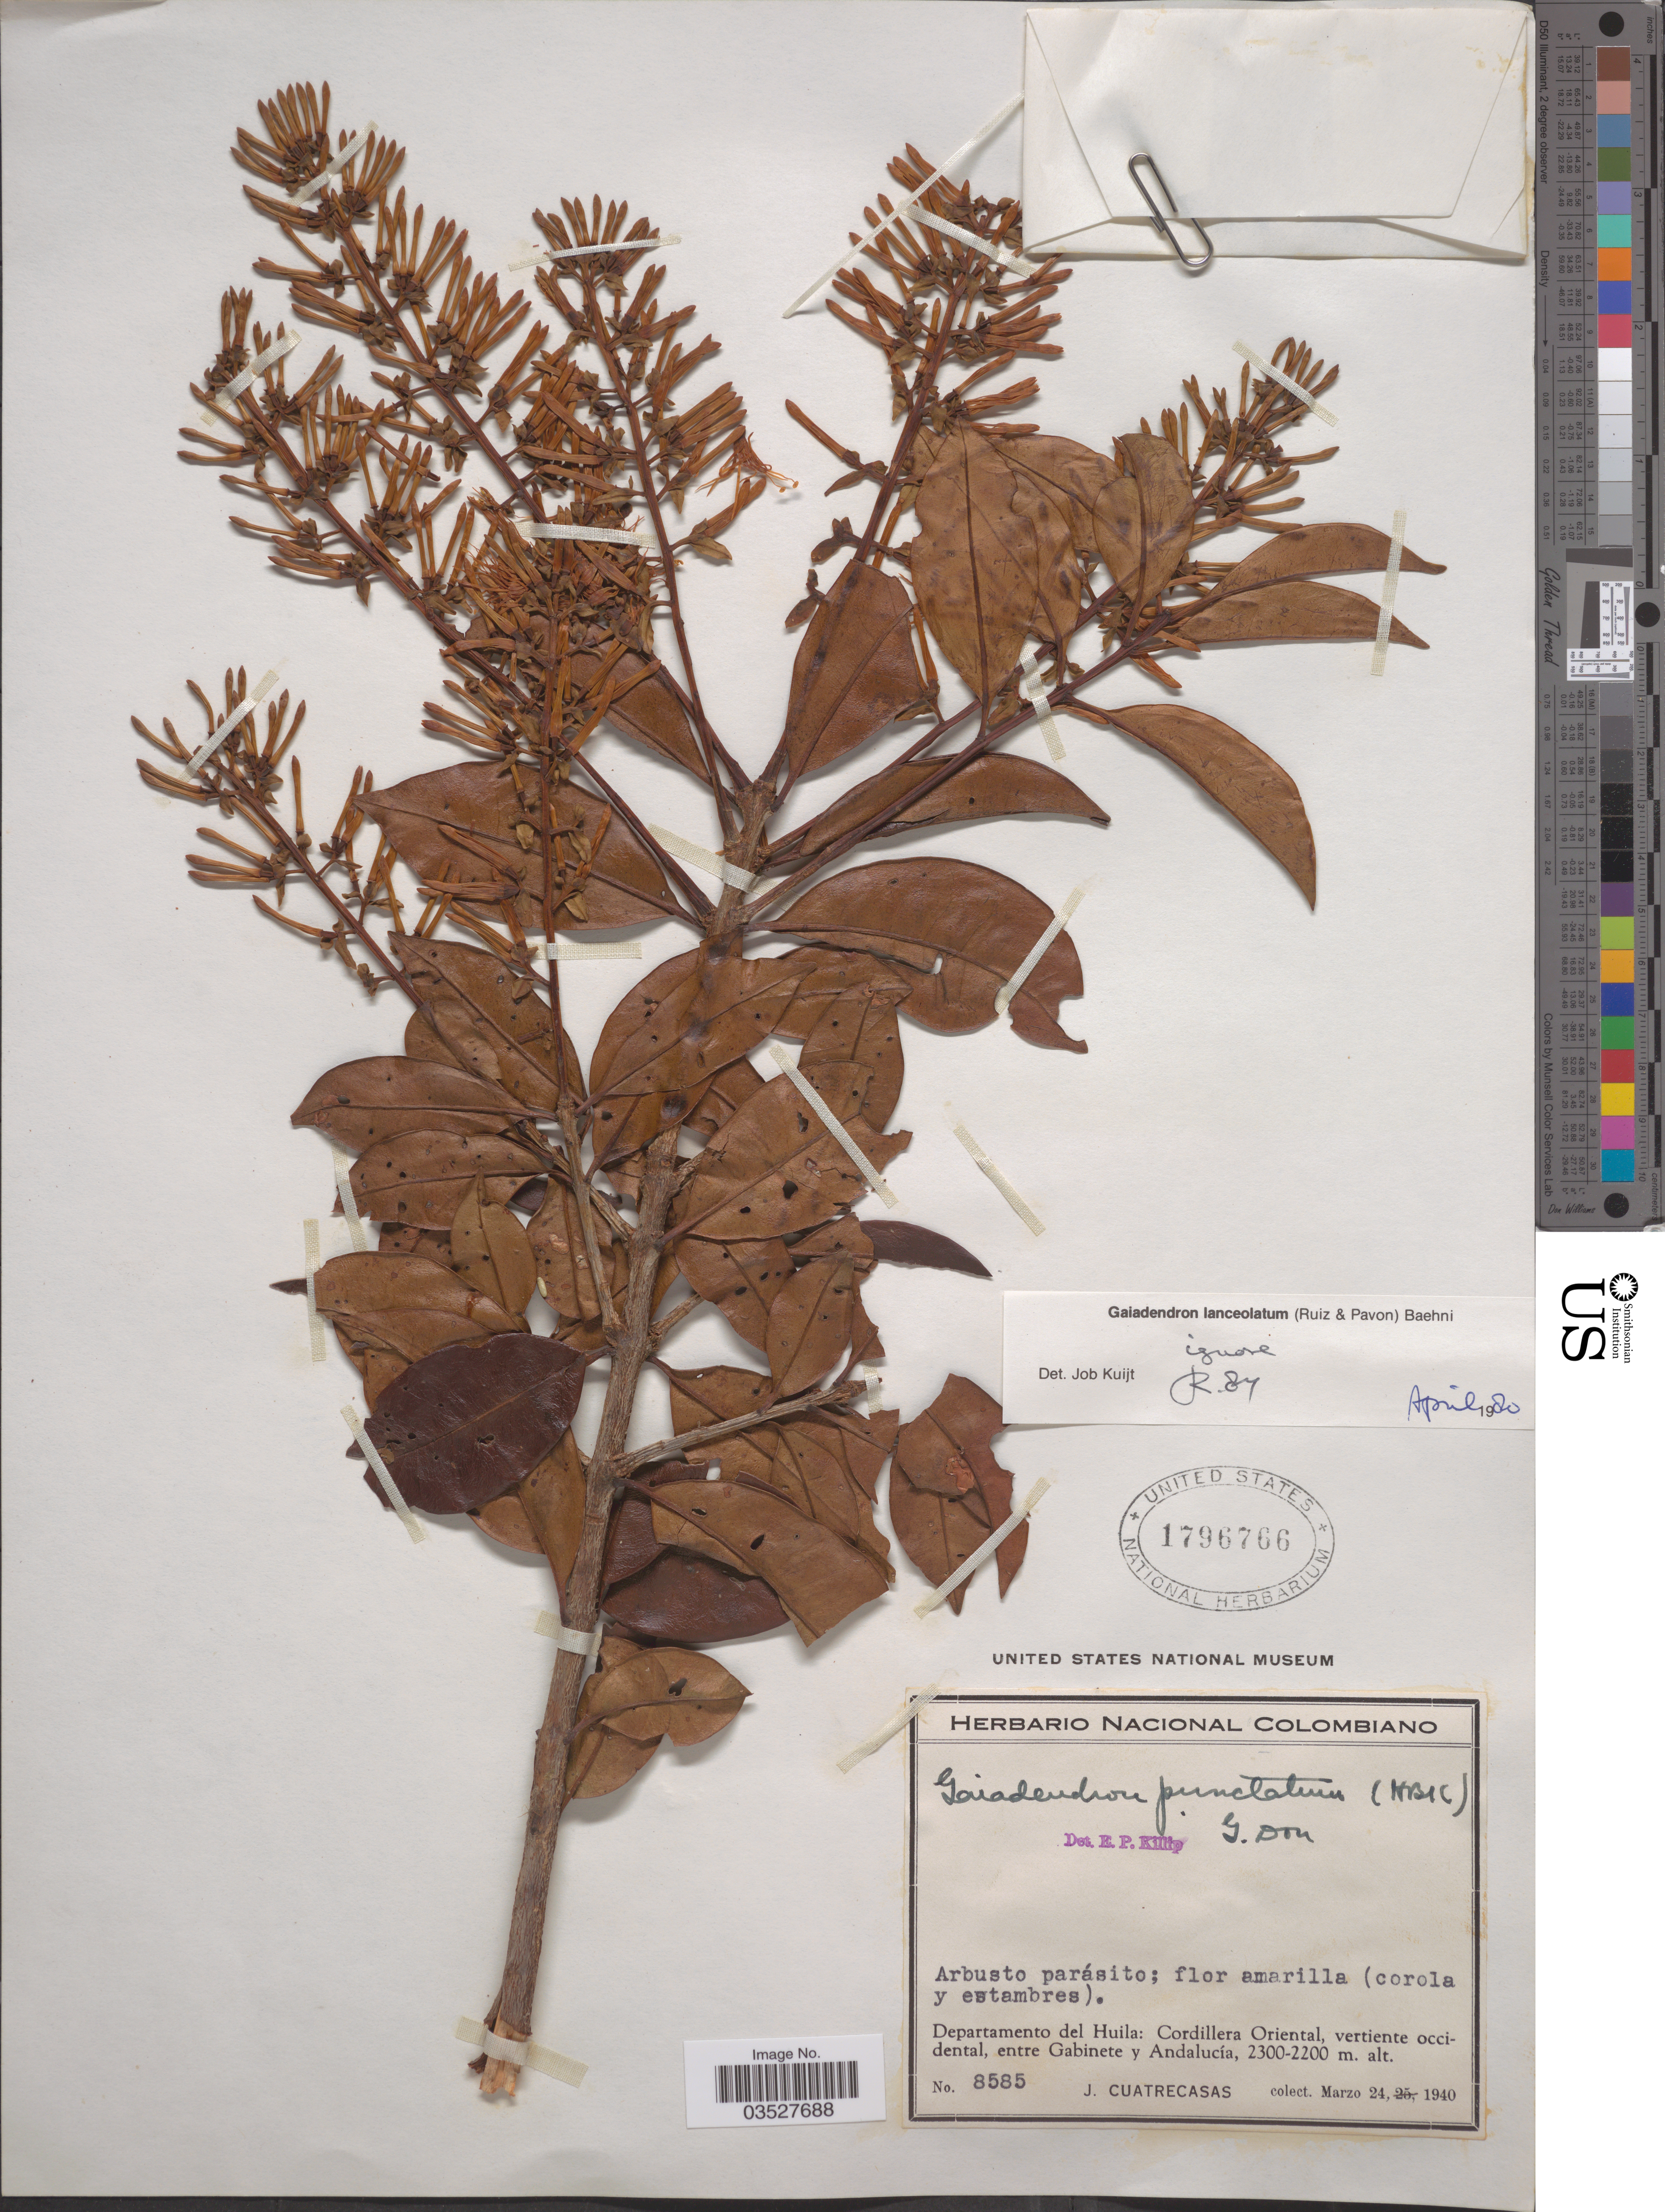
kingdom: Plantae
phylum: Tracheophyta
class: Magnoliopsida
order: Santalales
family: Loranthaceae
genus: Gaiadendron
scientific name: Gaiadendron punctatum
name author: (Ruiz & Pav.) G. Don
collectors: J. Cuatrecasas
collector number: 8585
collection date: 1940-03-24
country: Colombia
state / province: Huila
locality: Departamento del Huila: Cordillera Oriental, vertiente occidental, entre Gabinete y Andalucía.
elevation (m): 2200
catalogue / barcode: US 1796766